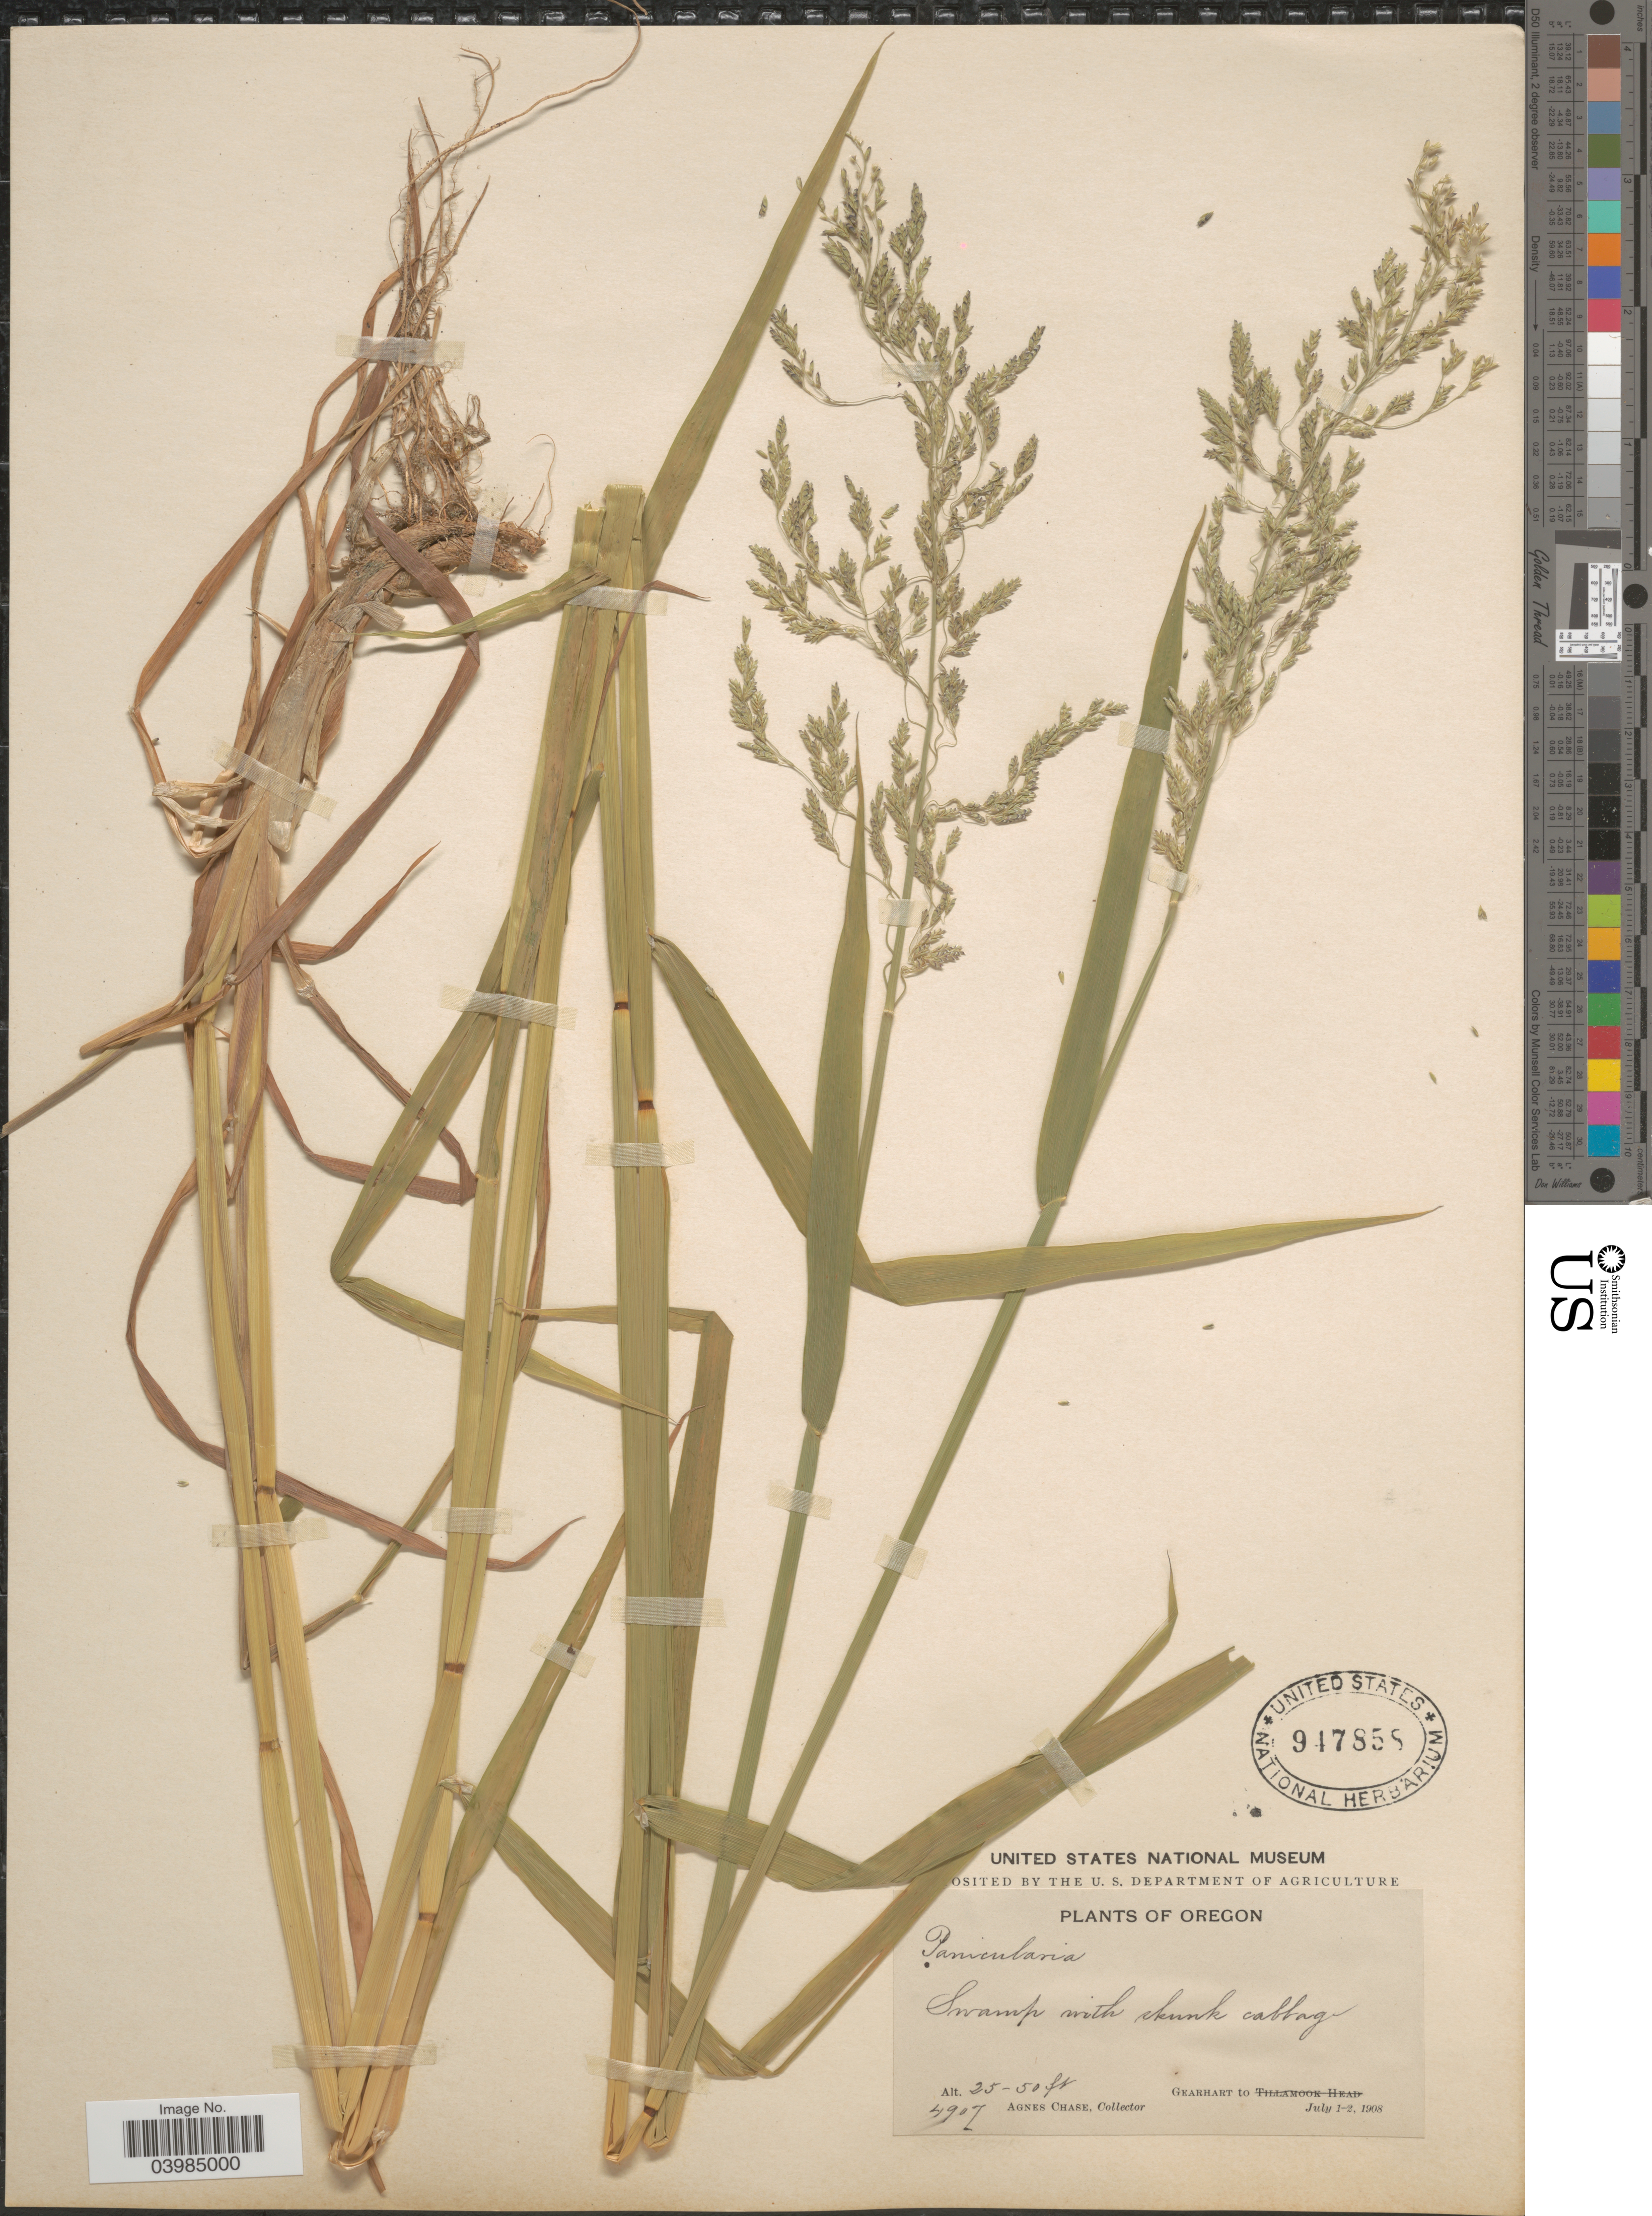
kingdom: Plantae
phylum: Tracheophyta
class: Liliopsida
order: Poales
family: Poaceae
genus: Glyceria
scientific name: Glyceria sp.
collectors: A. Chase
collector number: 4907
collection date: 1908-07-01/1908-07-02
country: United States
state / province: Oregon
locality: Gearhart to.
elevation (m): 8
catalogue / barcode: US 947858